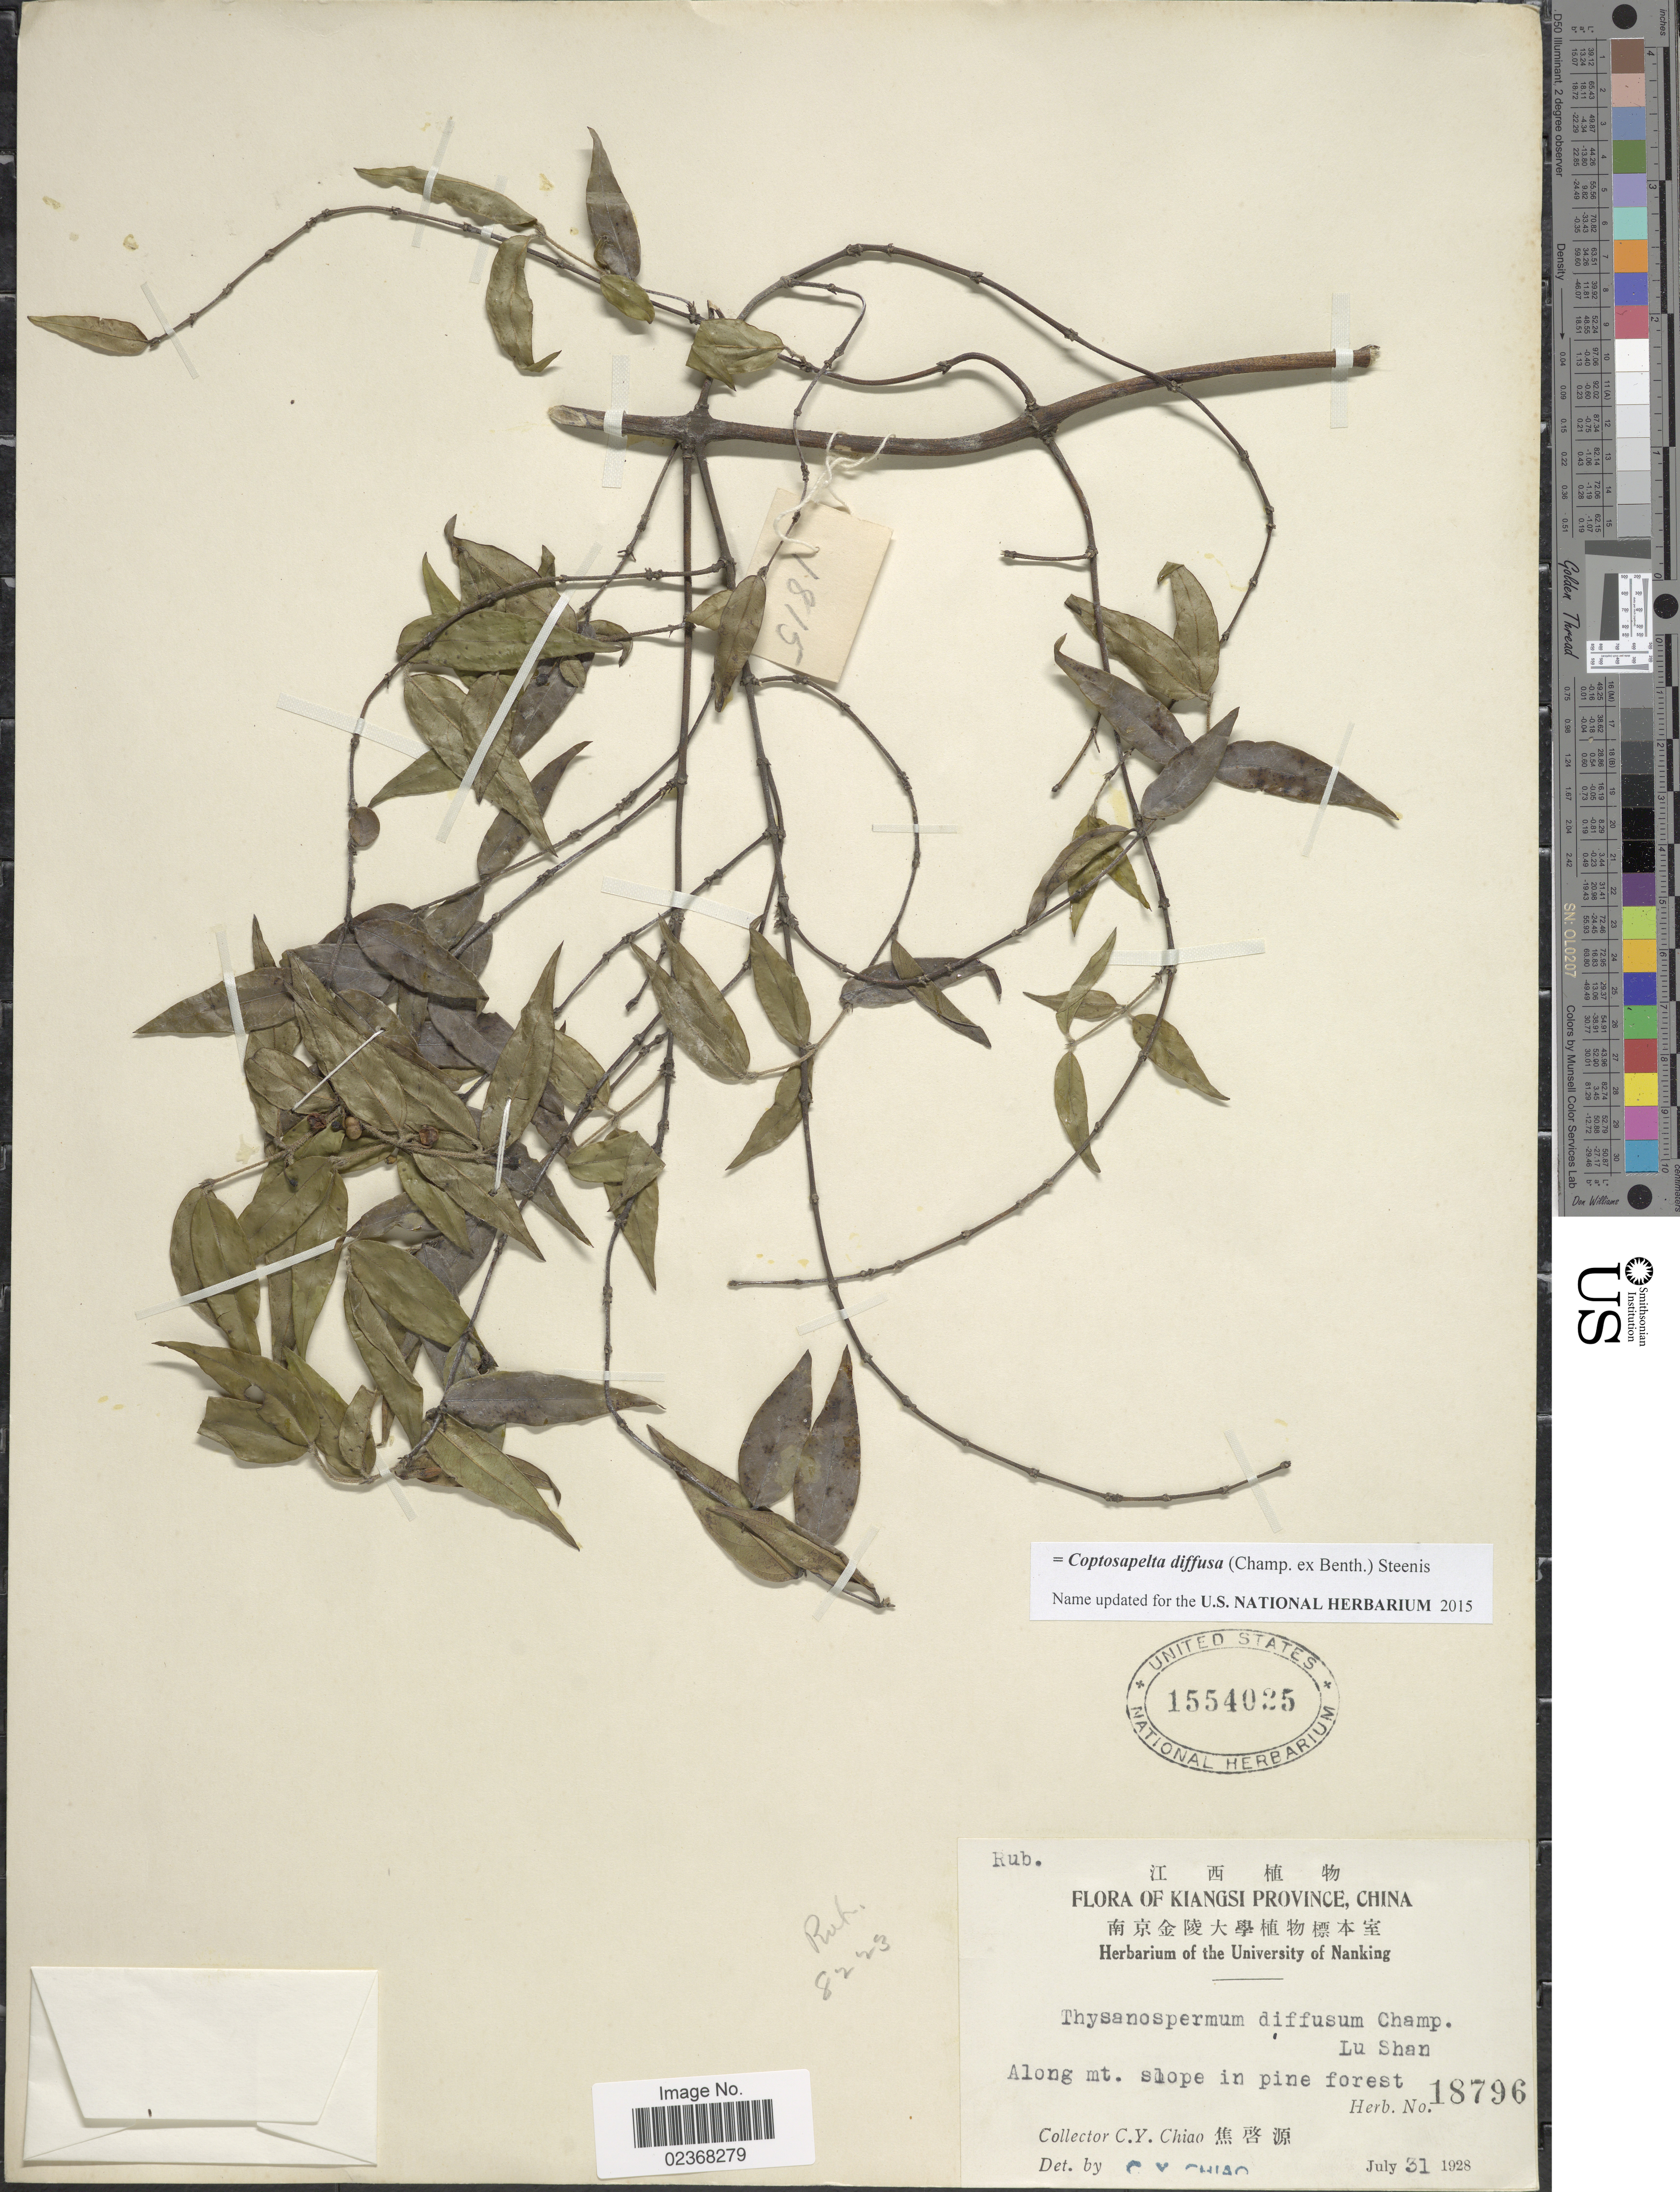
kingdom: Plantae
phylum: Tracheophyta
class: Magnoliopsida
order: Gentianales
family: Rubiaceae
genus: Coptosapelta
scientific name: Coptosapelta diffusa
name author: (Champ. ex Benth.) Steenis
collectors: C. Y. Chiao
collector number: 18796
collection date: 1928-07-31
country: China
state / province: Jiangxi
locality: Kiangsi Province, China, Along mt. slope in pine forest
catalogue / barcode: US 1554025